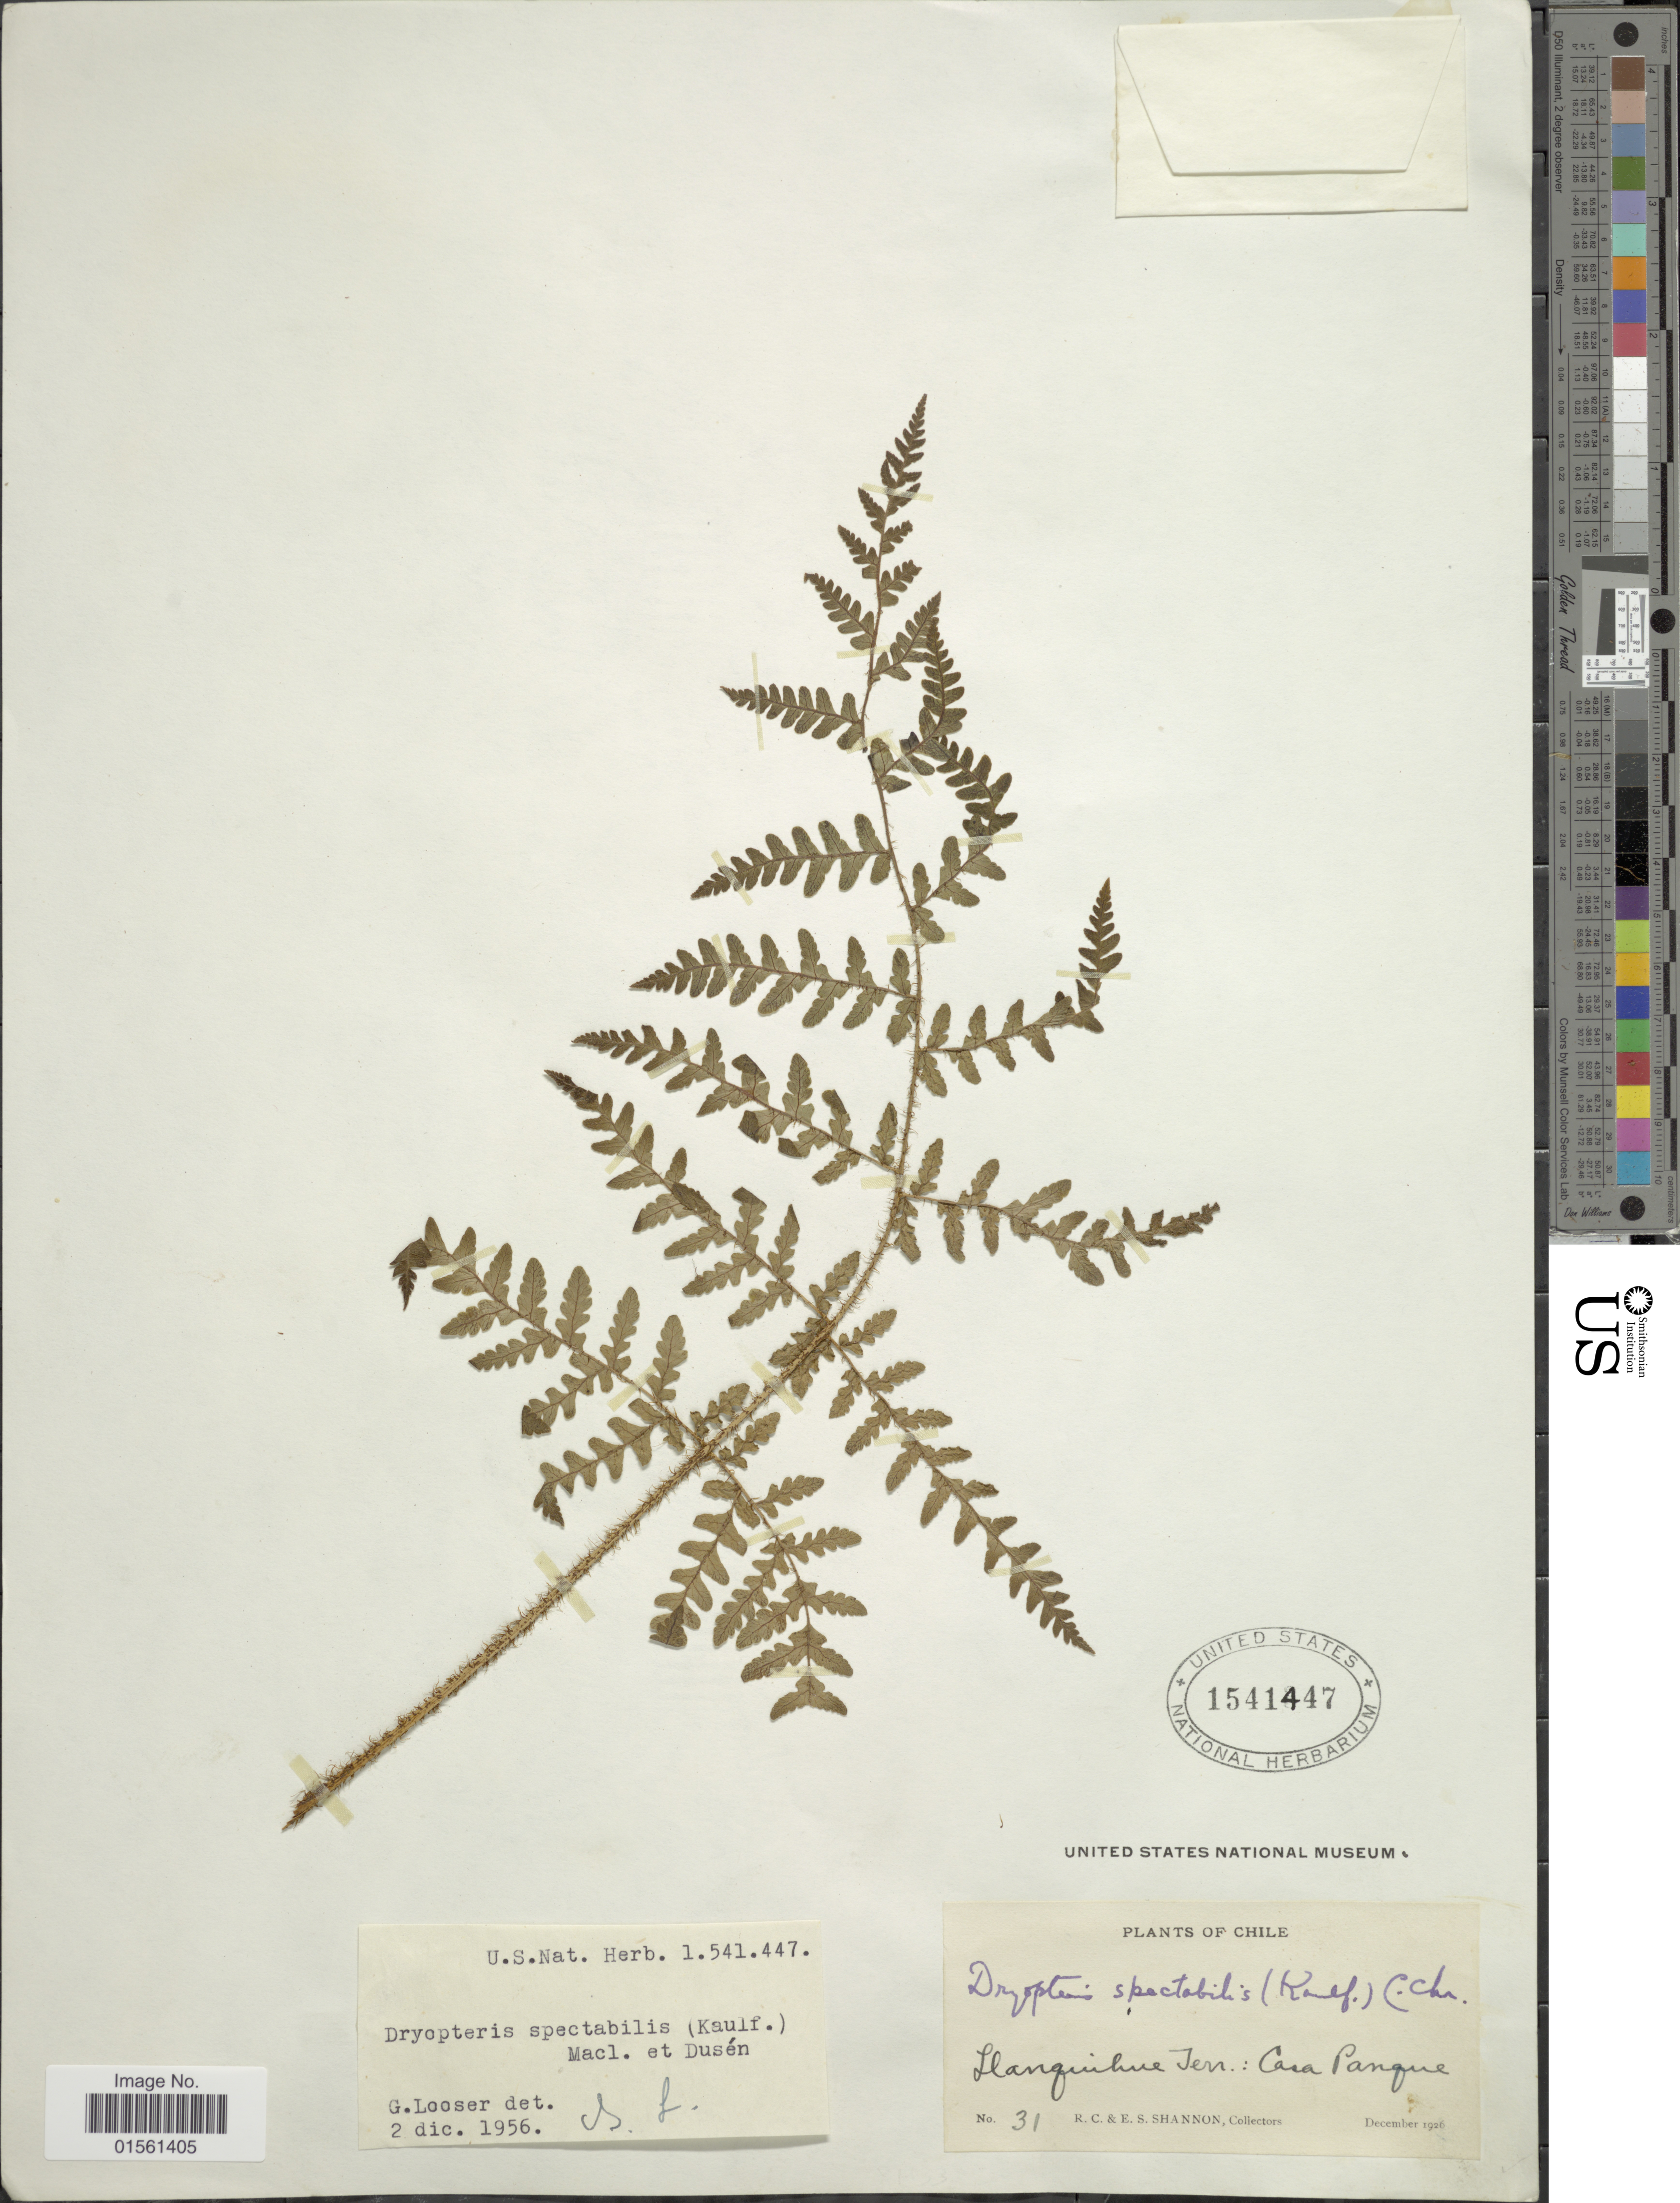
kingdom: Plantae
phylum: Tracheophyta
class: Polypodiopsida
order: Polypodiales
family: Dryopteridaceae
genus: Megalastrum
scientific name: Megalastrum spectabile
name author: (Kaulf.) A.R. Sm. & R.C. Moran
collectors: R. Shannon & E. Shannon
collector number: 31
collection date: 1926-12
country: Chile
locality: Hanguihue Jen: Cara Parque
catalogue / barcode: US 1541447